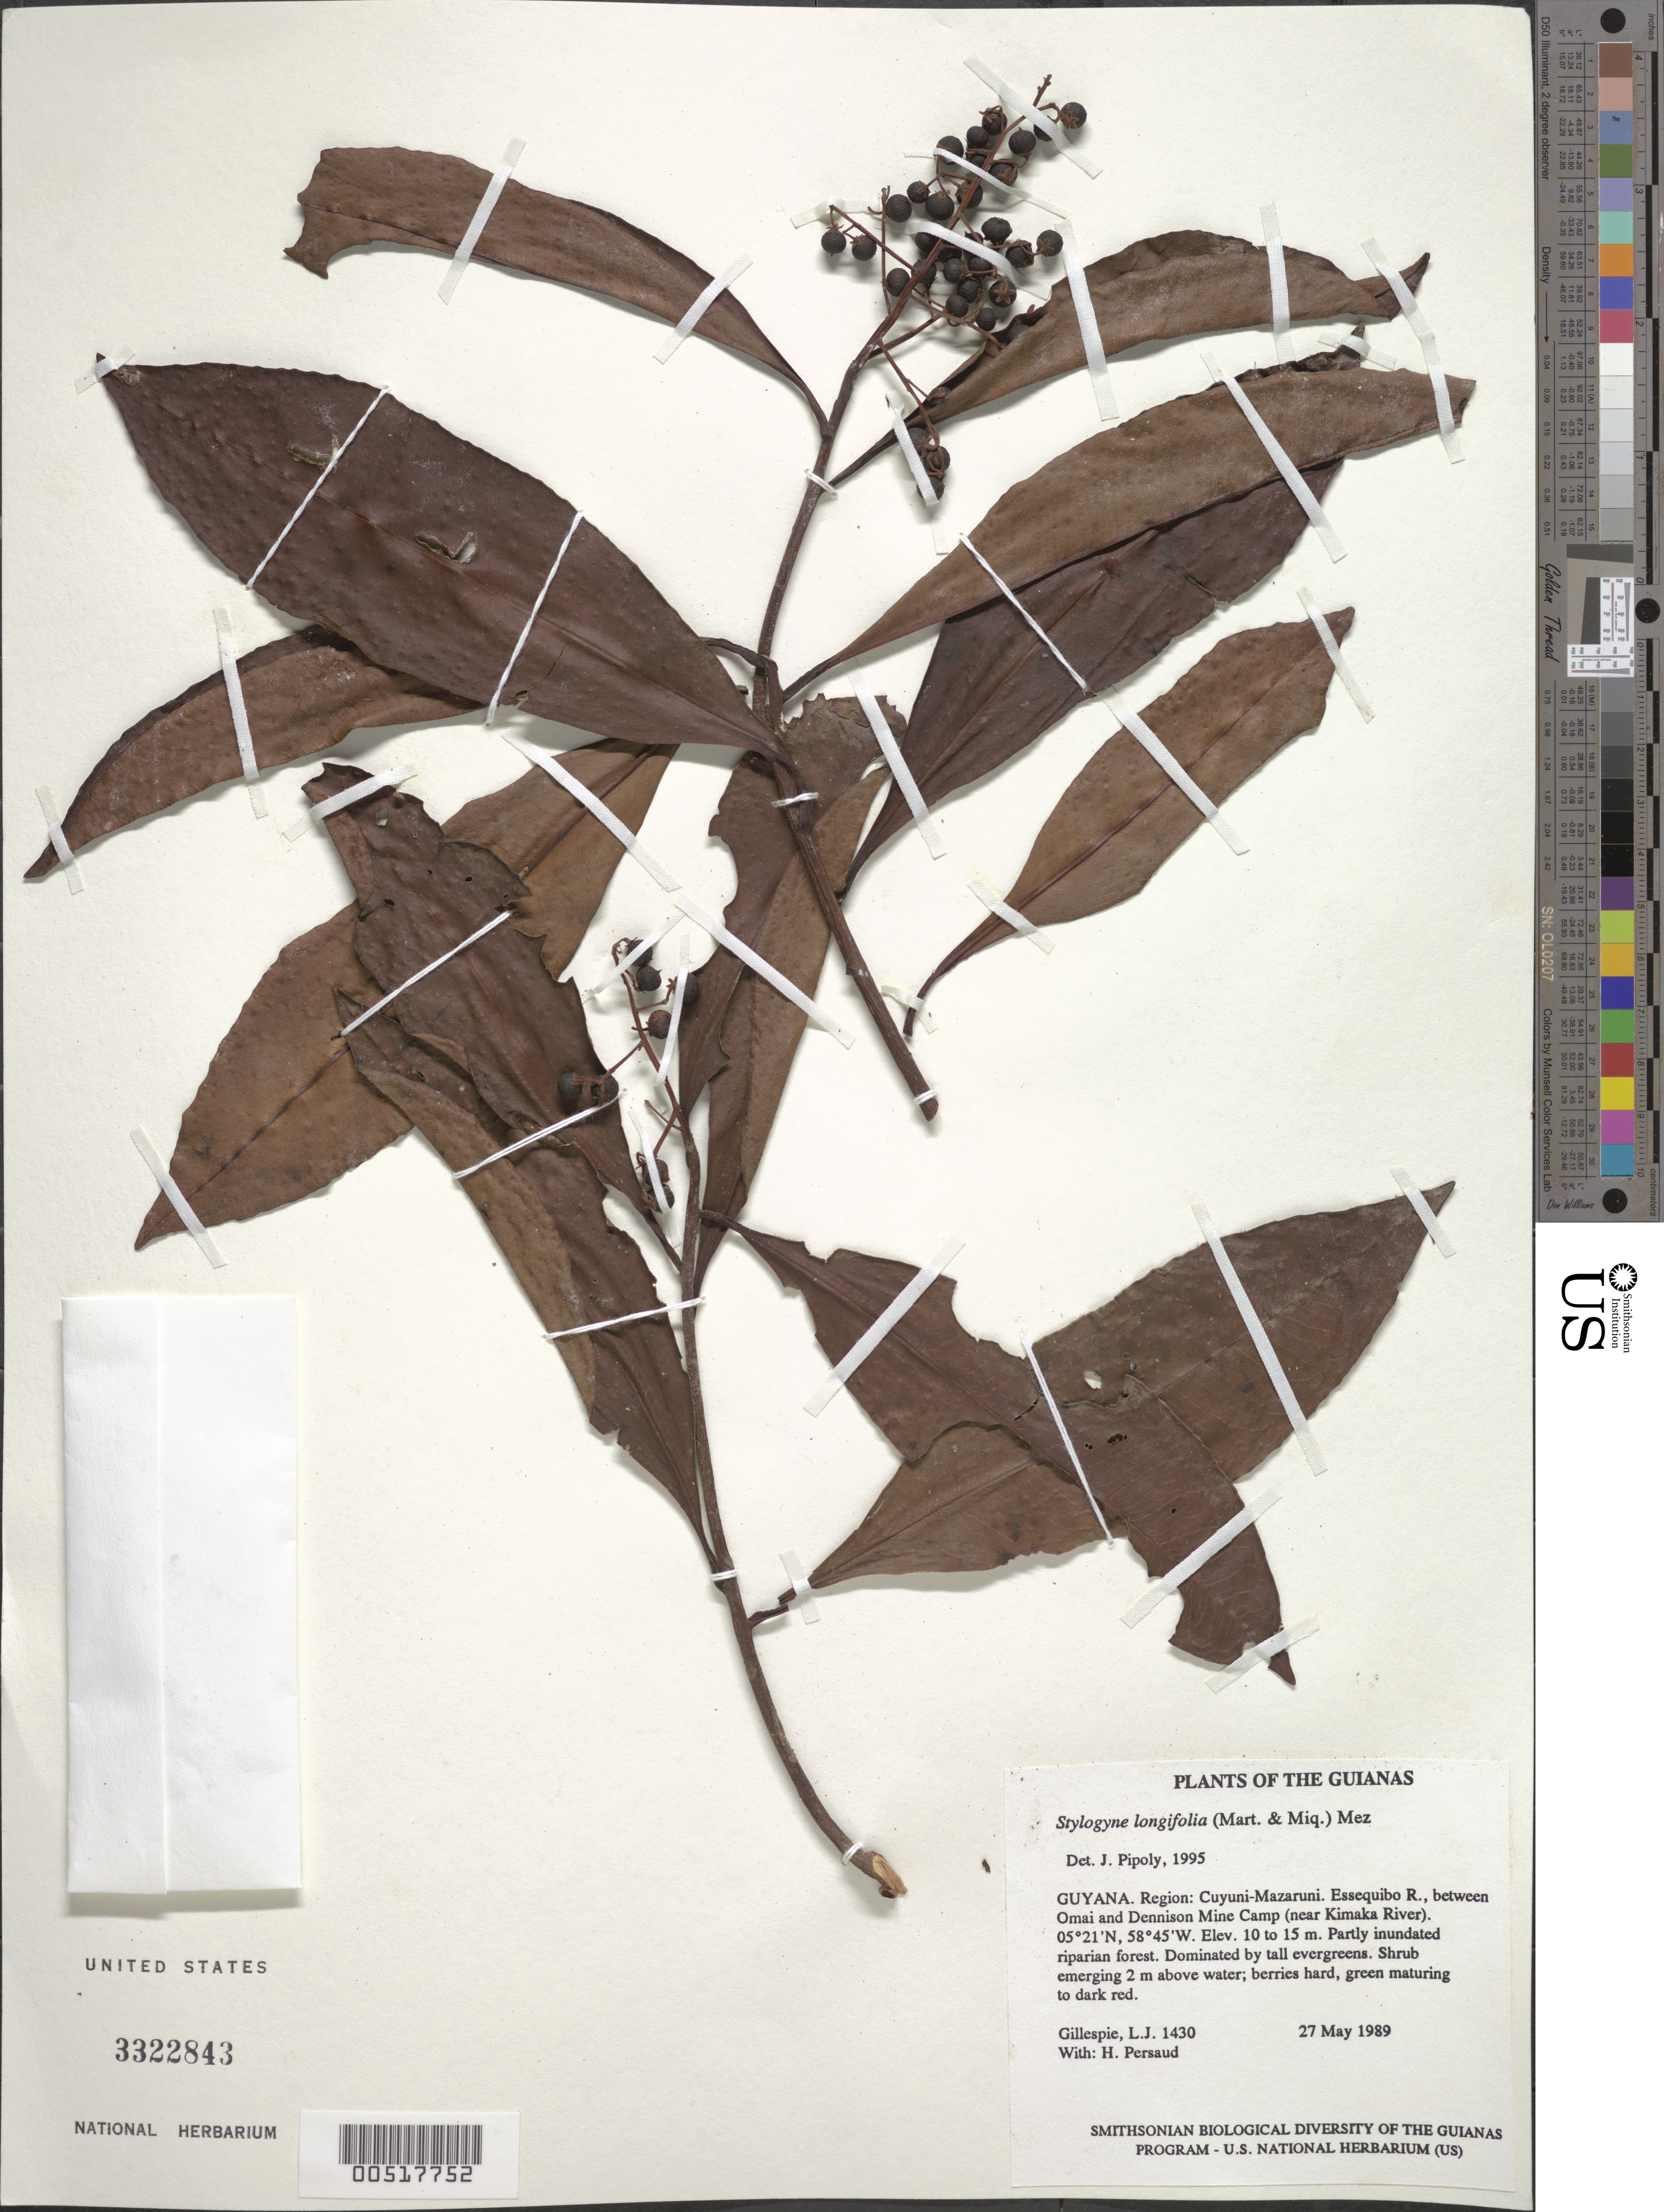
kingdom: Plantae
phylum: Tracheophyta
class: Magnoliopsida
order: Ericales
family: Primulaceae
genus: Stylogyne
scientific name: Stylogyne longifolia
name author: Mez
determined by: Pipoly, J. J., III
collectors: L. J. Gillespie & H. Persaud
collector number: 1430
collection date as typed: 27 May 1989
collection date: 1989-05-27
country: Guyana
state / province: Cuyuni-Mazaruni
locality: Essequibo R., between Omai and Dennison Mine Camp (near Kumaka River)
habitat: Partly inundated riparian forest. Dominated by tall evergreens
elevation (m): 10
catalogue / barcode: US 3322843